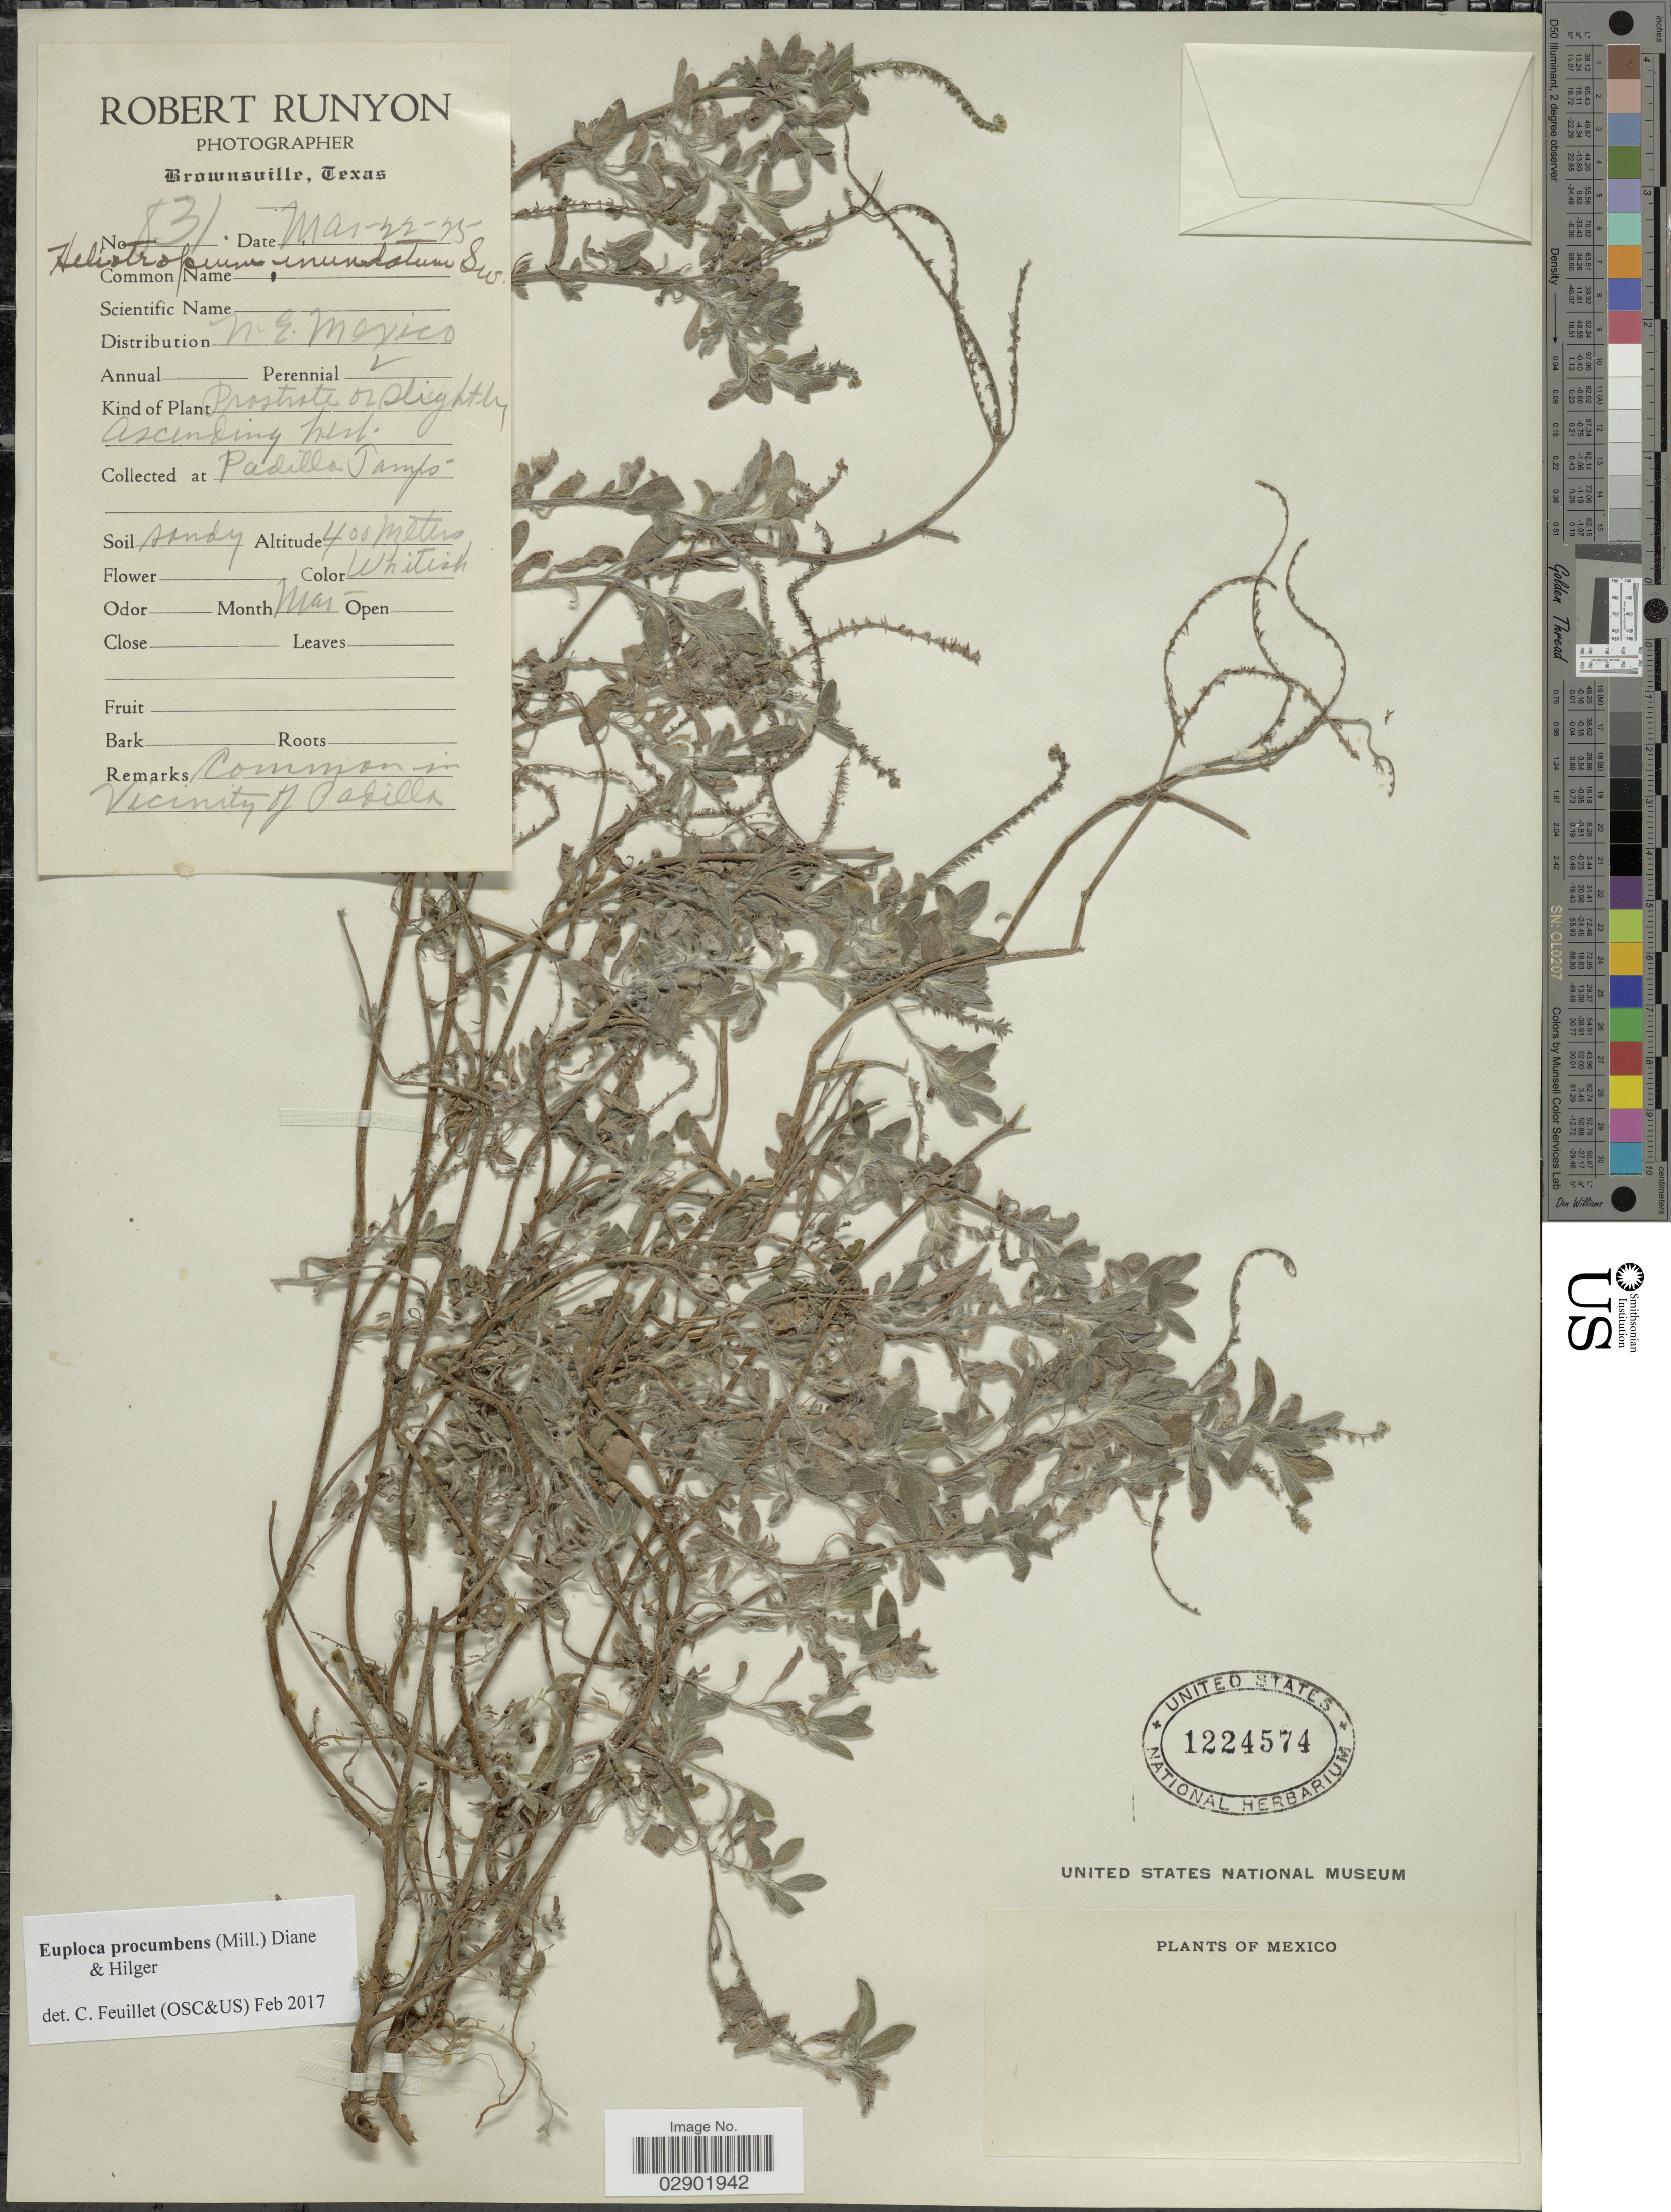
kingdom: Plantae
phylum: Tracheophyta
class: Magnoliopsida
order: Boraginales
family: Heliotropiaceae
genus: Euploca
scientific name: Euploca procumbens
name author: (Mill.) Diane & Hilger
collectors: R. Runyon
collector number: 831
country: Mexico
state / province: Tamaulipas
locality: Padilla.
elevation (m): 400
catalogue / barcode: US 1224574